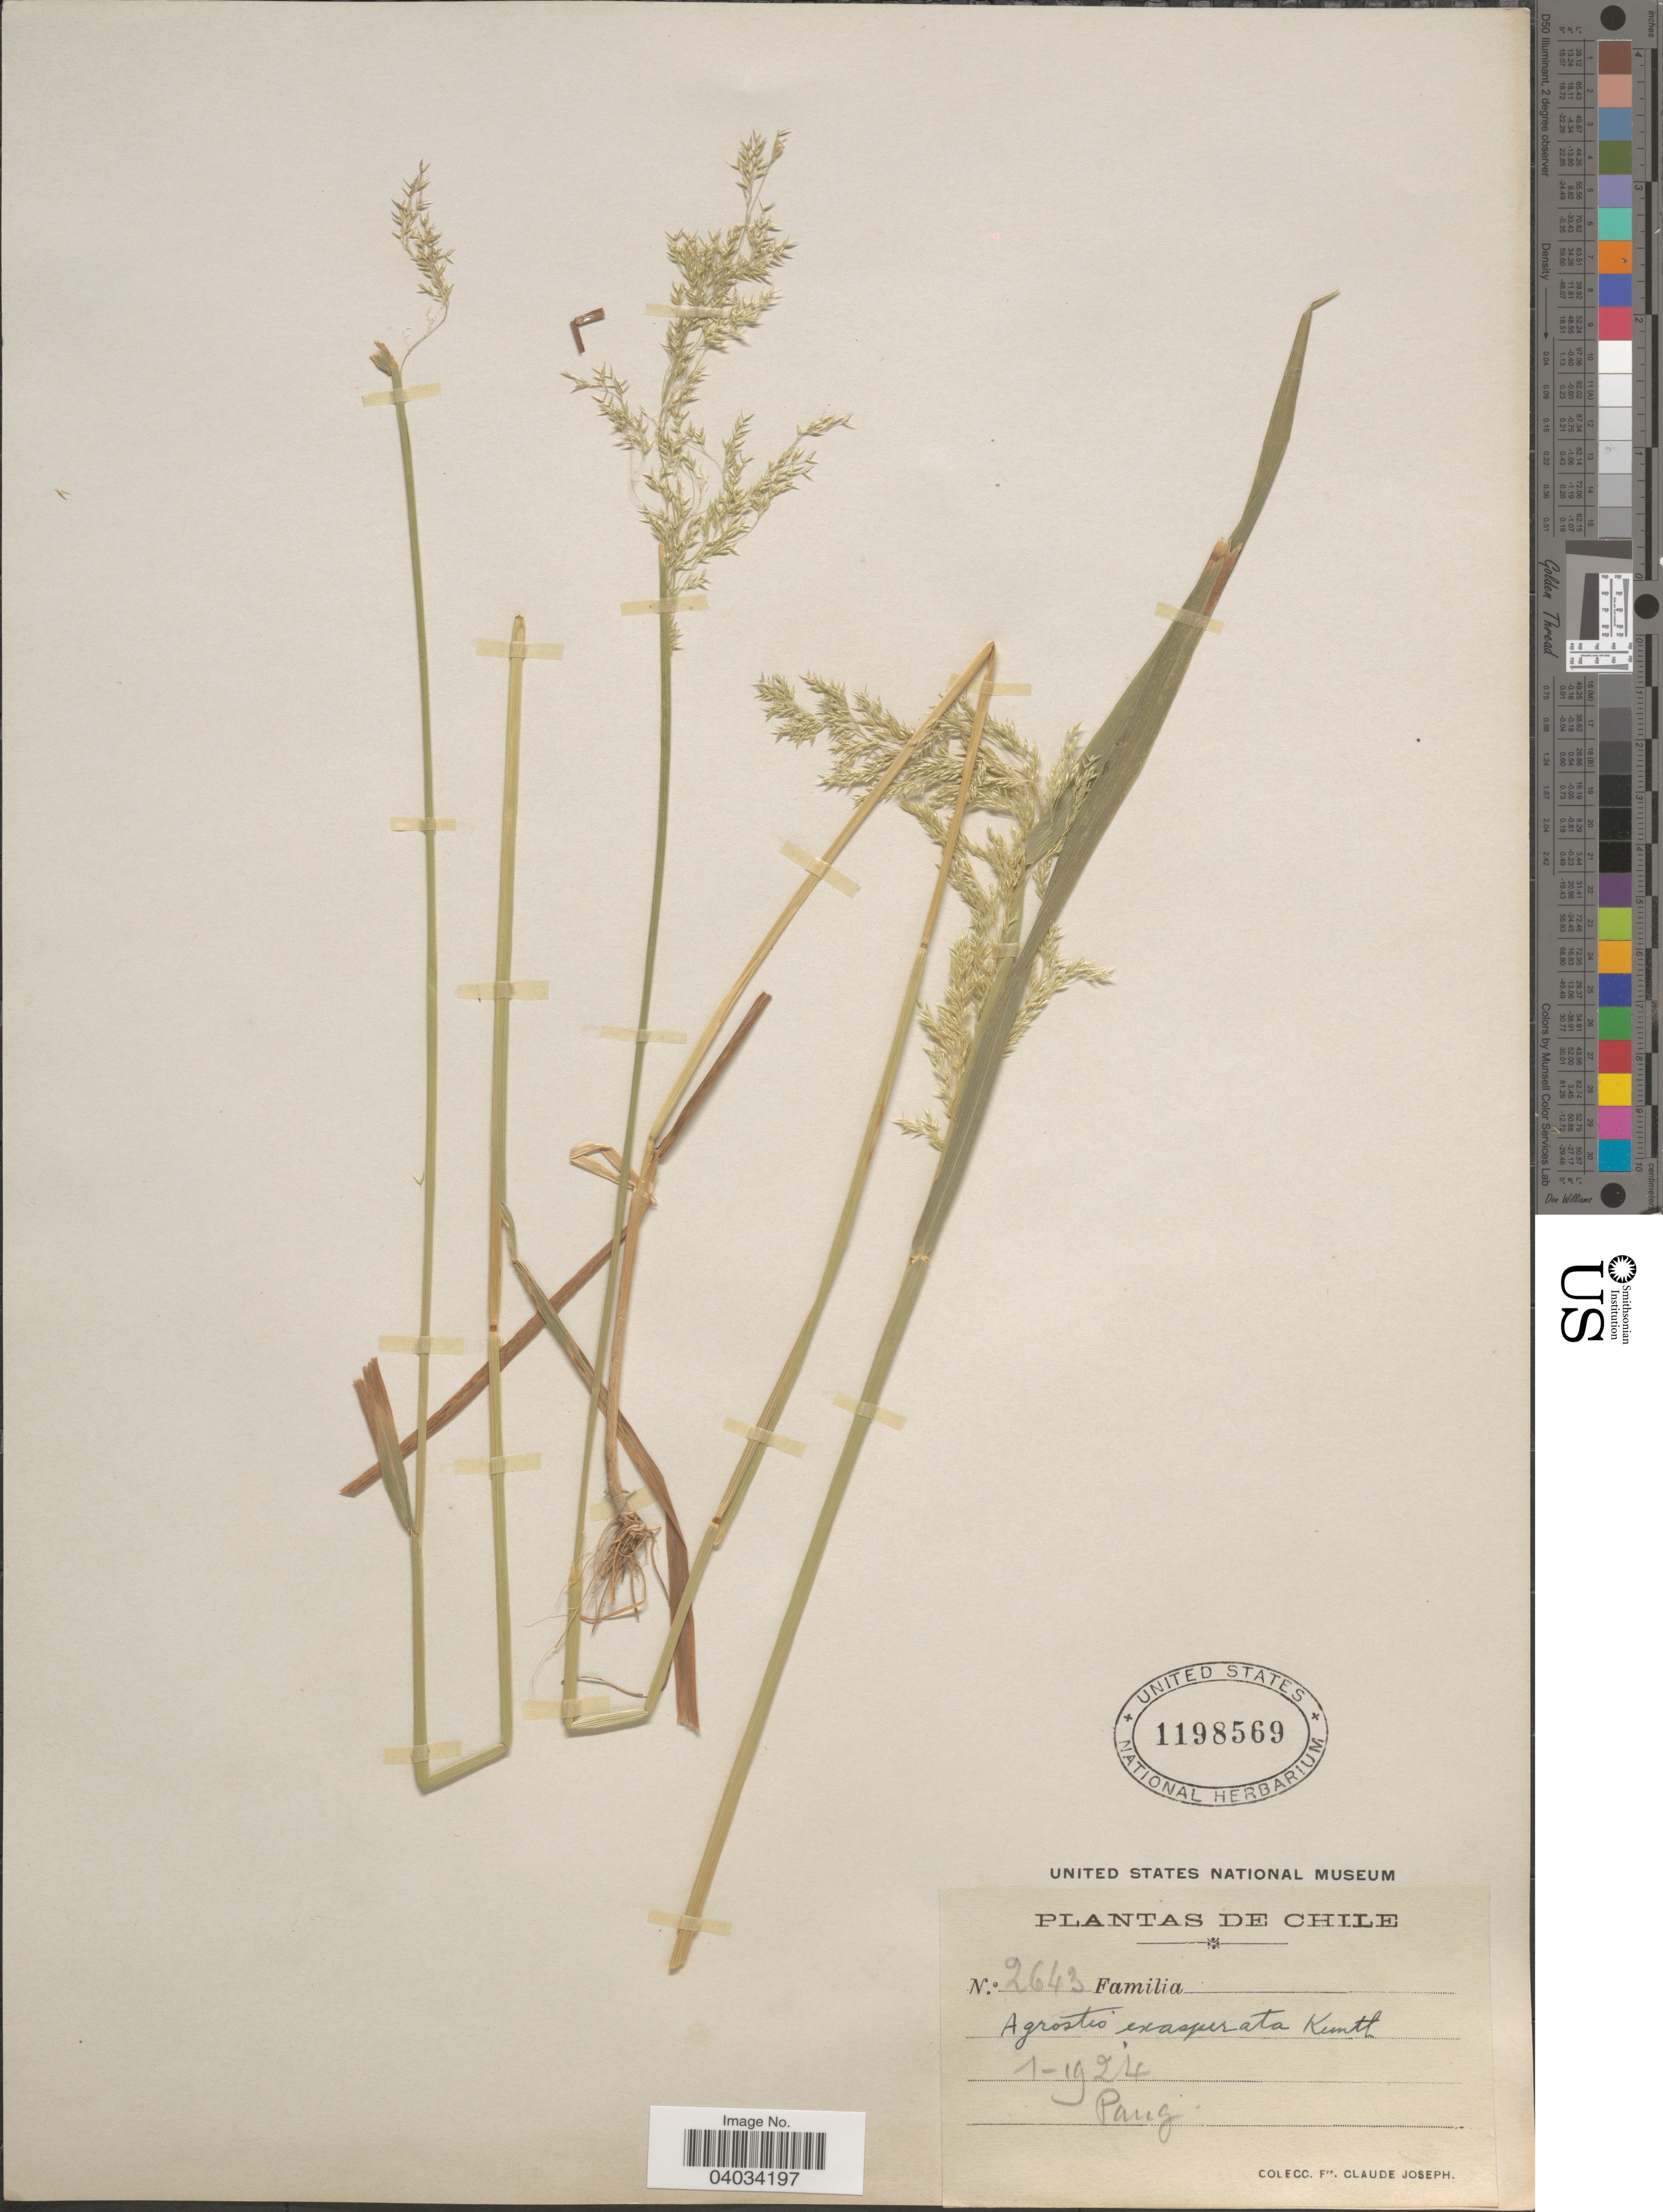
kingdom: Plantae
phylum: Tracheophyta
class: Liliopsida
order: Poales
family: Poaceae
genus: Polypogon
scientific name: Polypogon exasperatus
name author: (Trin.) Renvoize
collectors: Bro. Claude-Joseph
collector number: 2643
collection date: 1924-01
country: Chile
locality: Pang.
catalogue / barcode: US 1198569